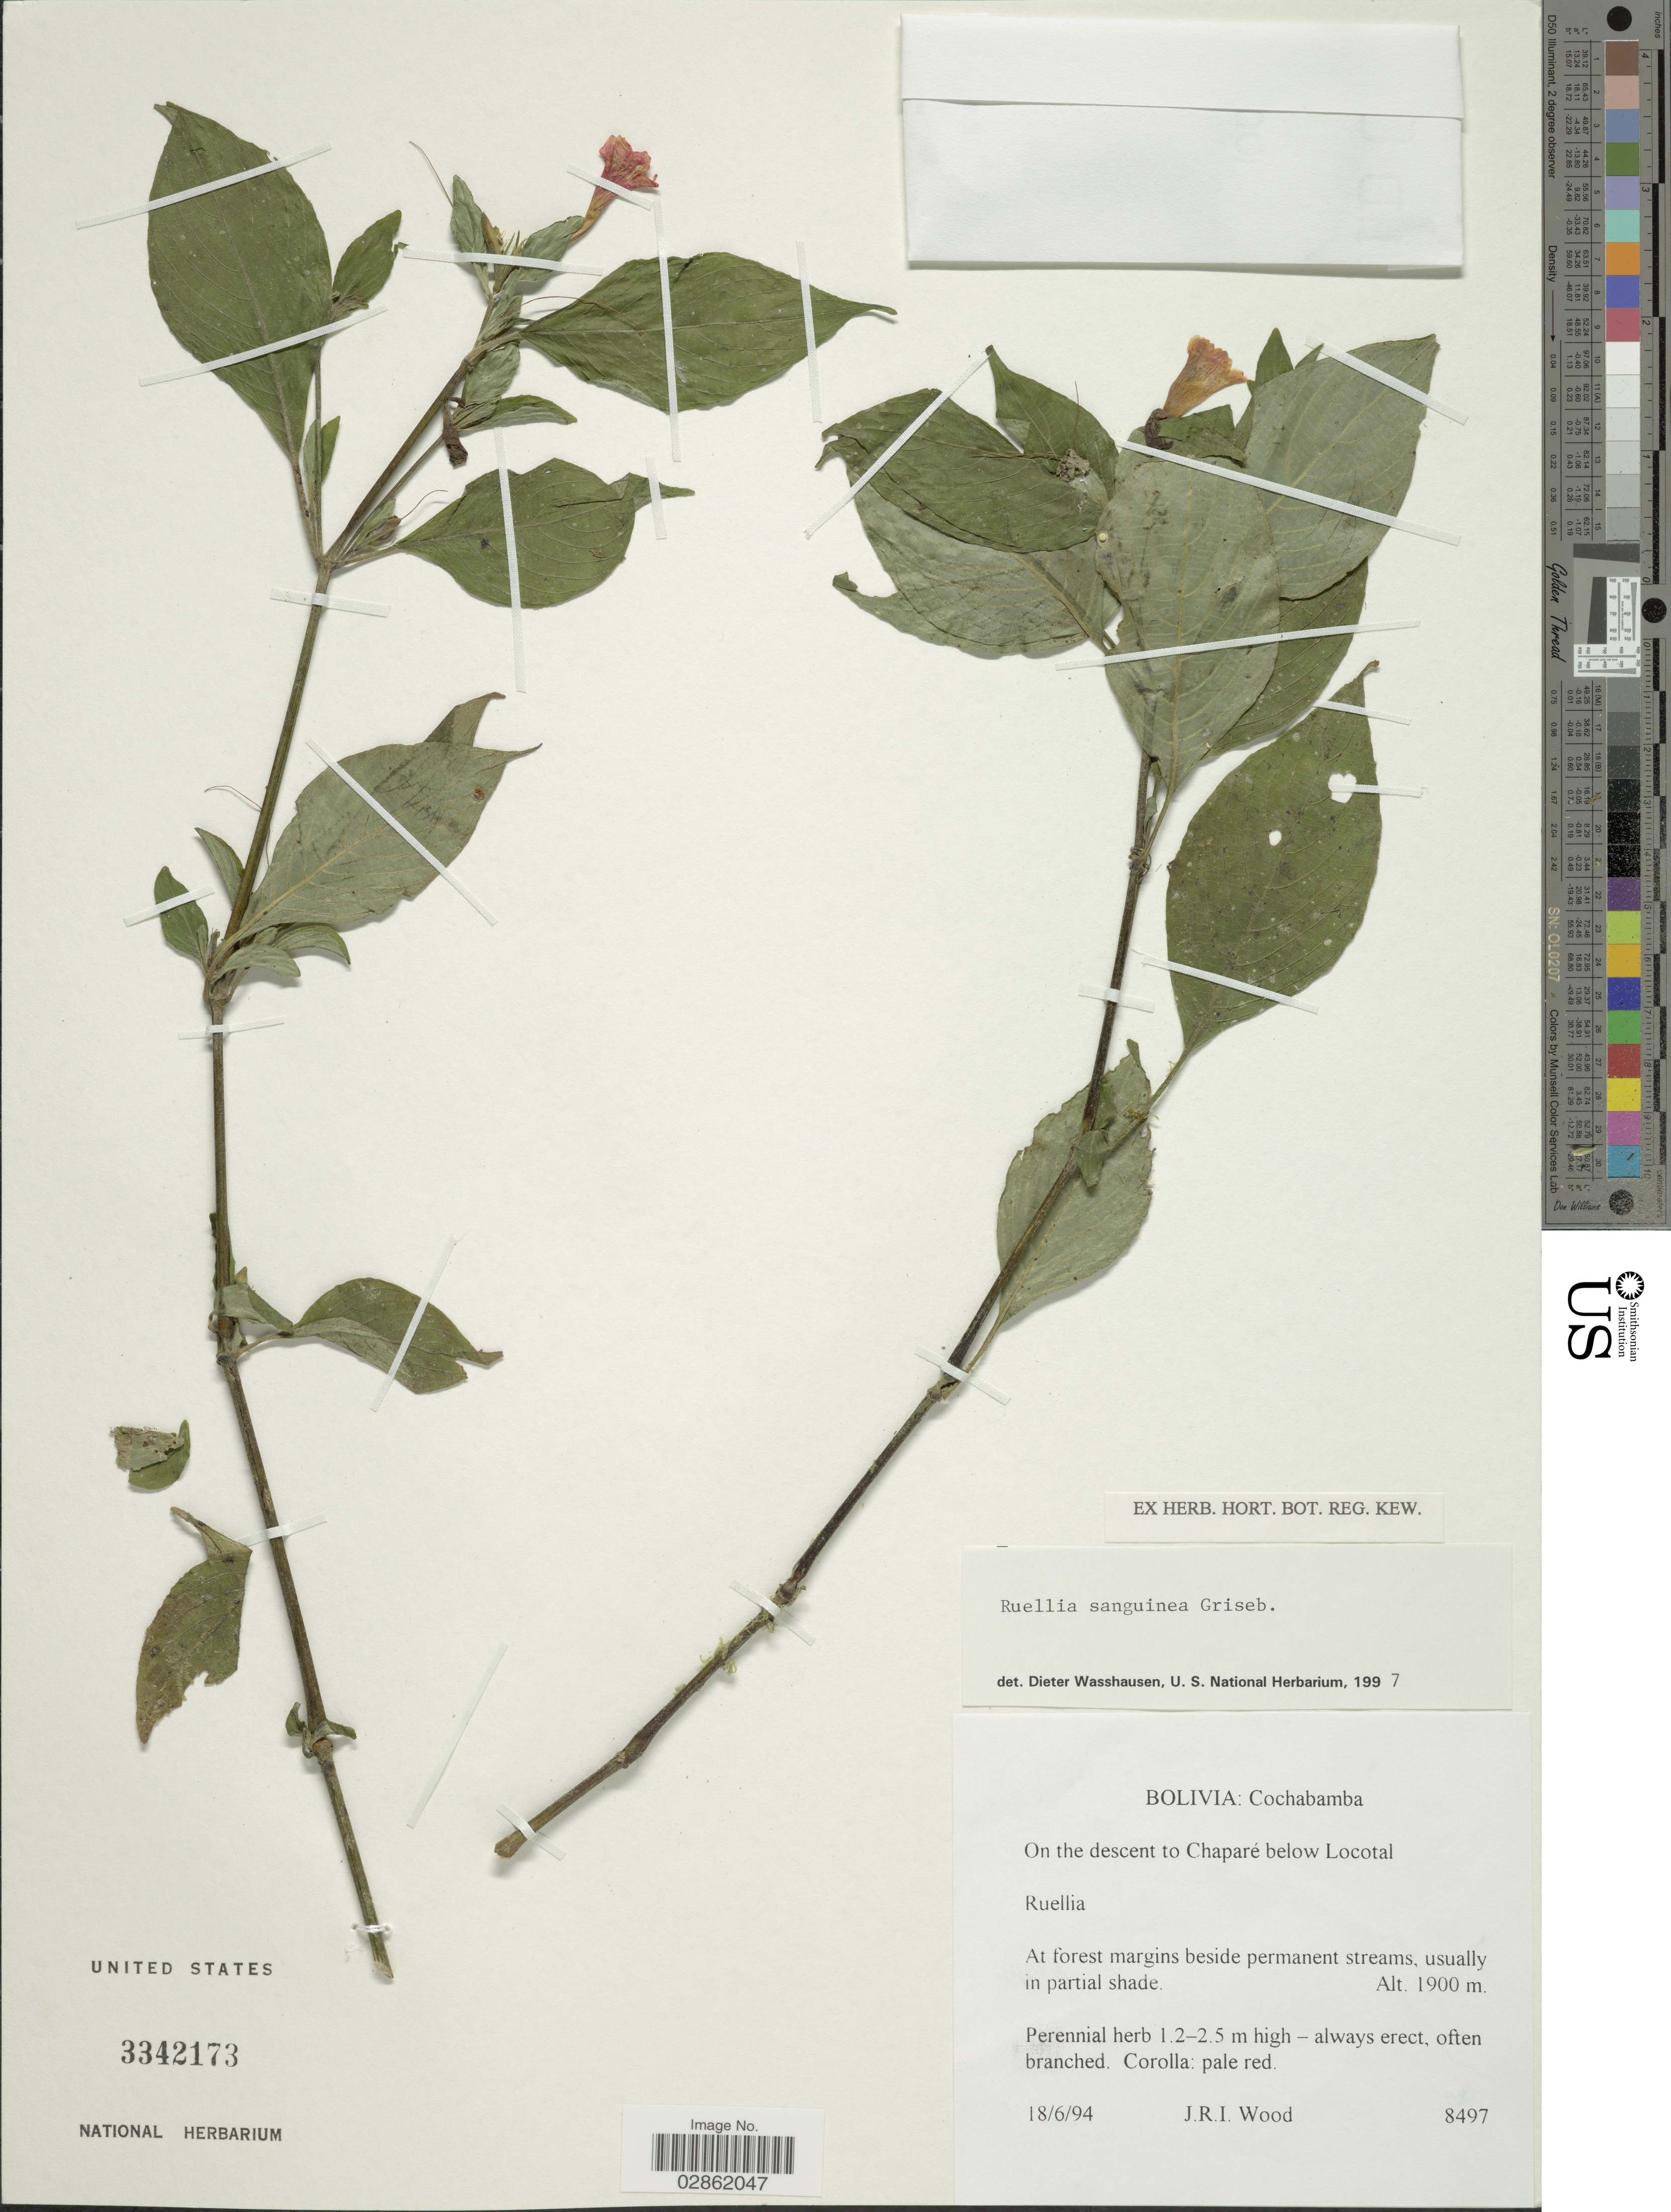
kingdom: Plantae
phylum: Tracheophyta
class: Magnoliopsida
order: Lamiales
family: Acanthaceae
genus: Ruellia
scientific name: Ruellia sanguinea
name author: Griseb.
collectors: J. R. I. Wood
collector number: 8497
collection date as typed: Transcribed d/m/y: 18/6/94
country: Bolivia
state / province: Cochabamba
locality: On the descent to Chaparé below Locotal.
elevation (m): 1900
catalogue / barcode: US 3342173